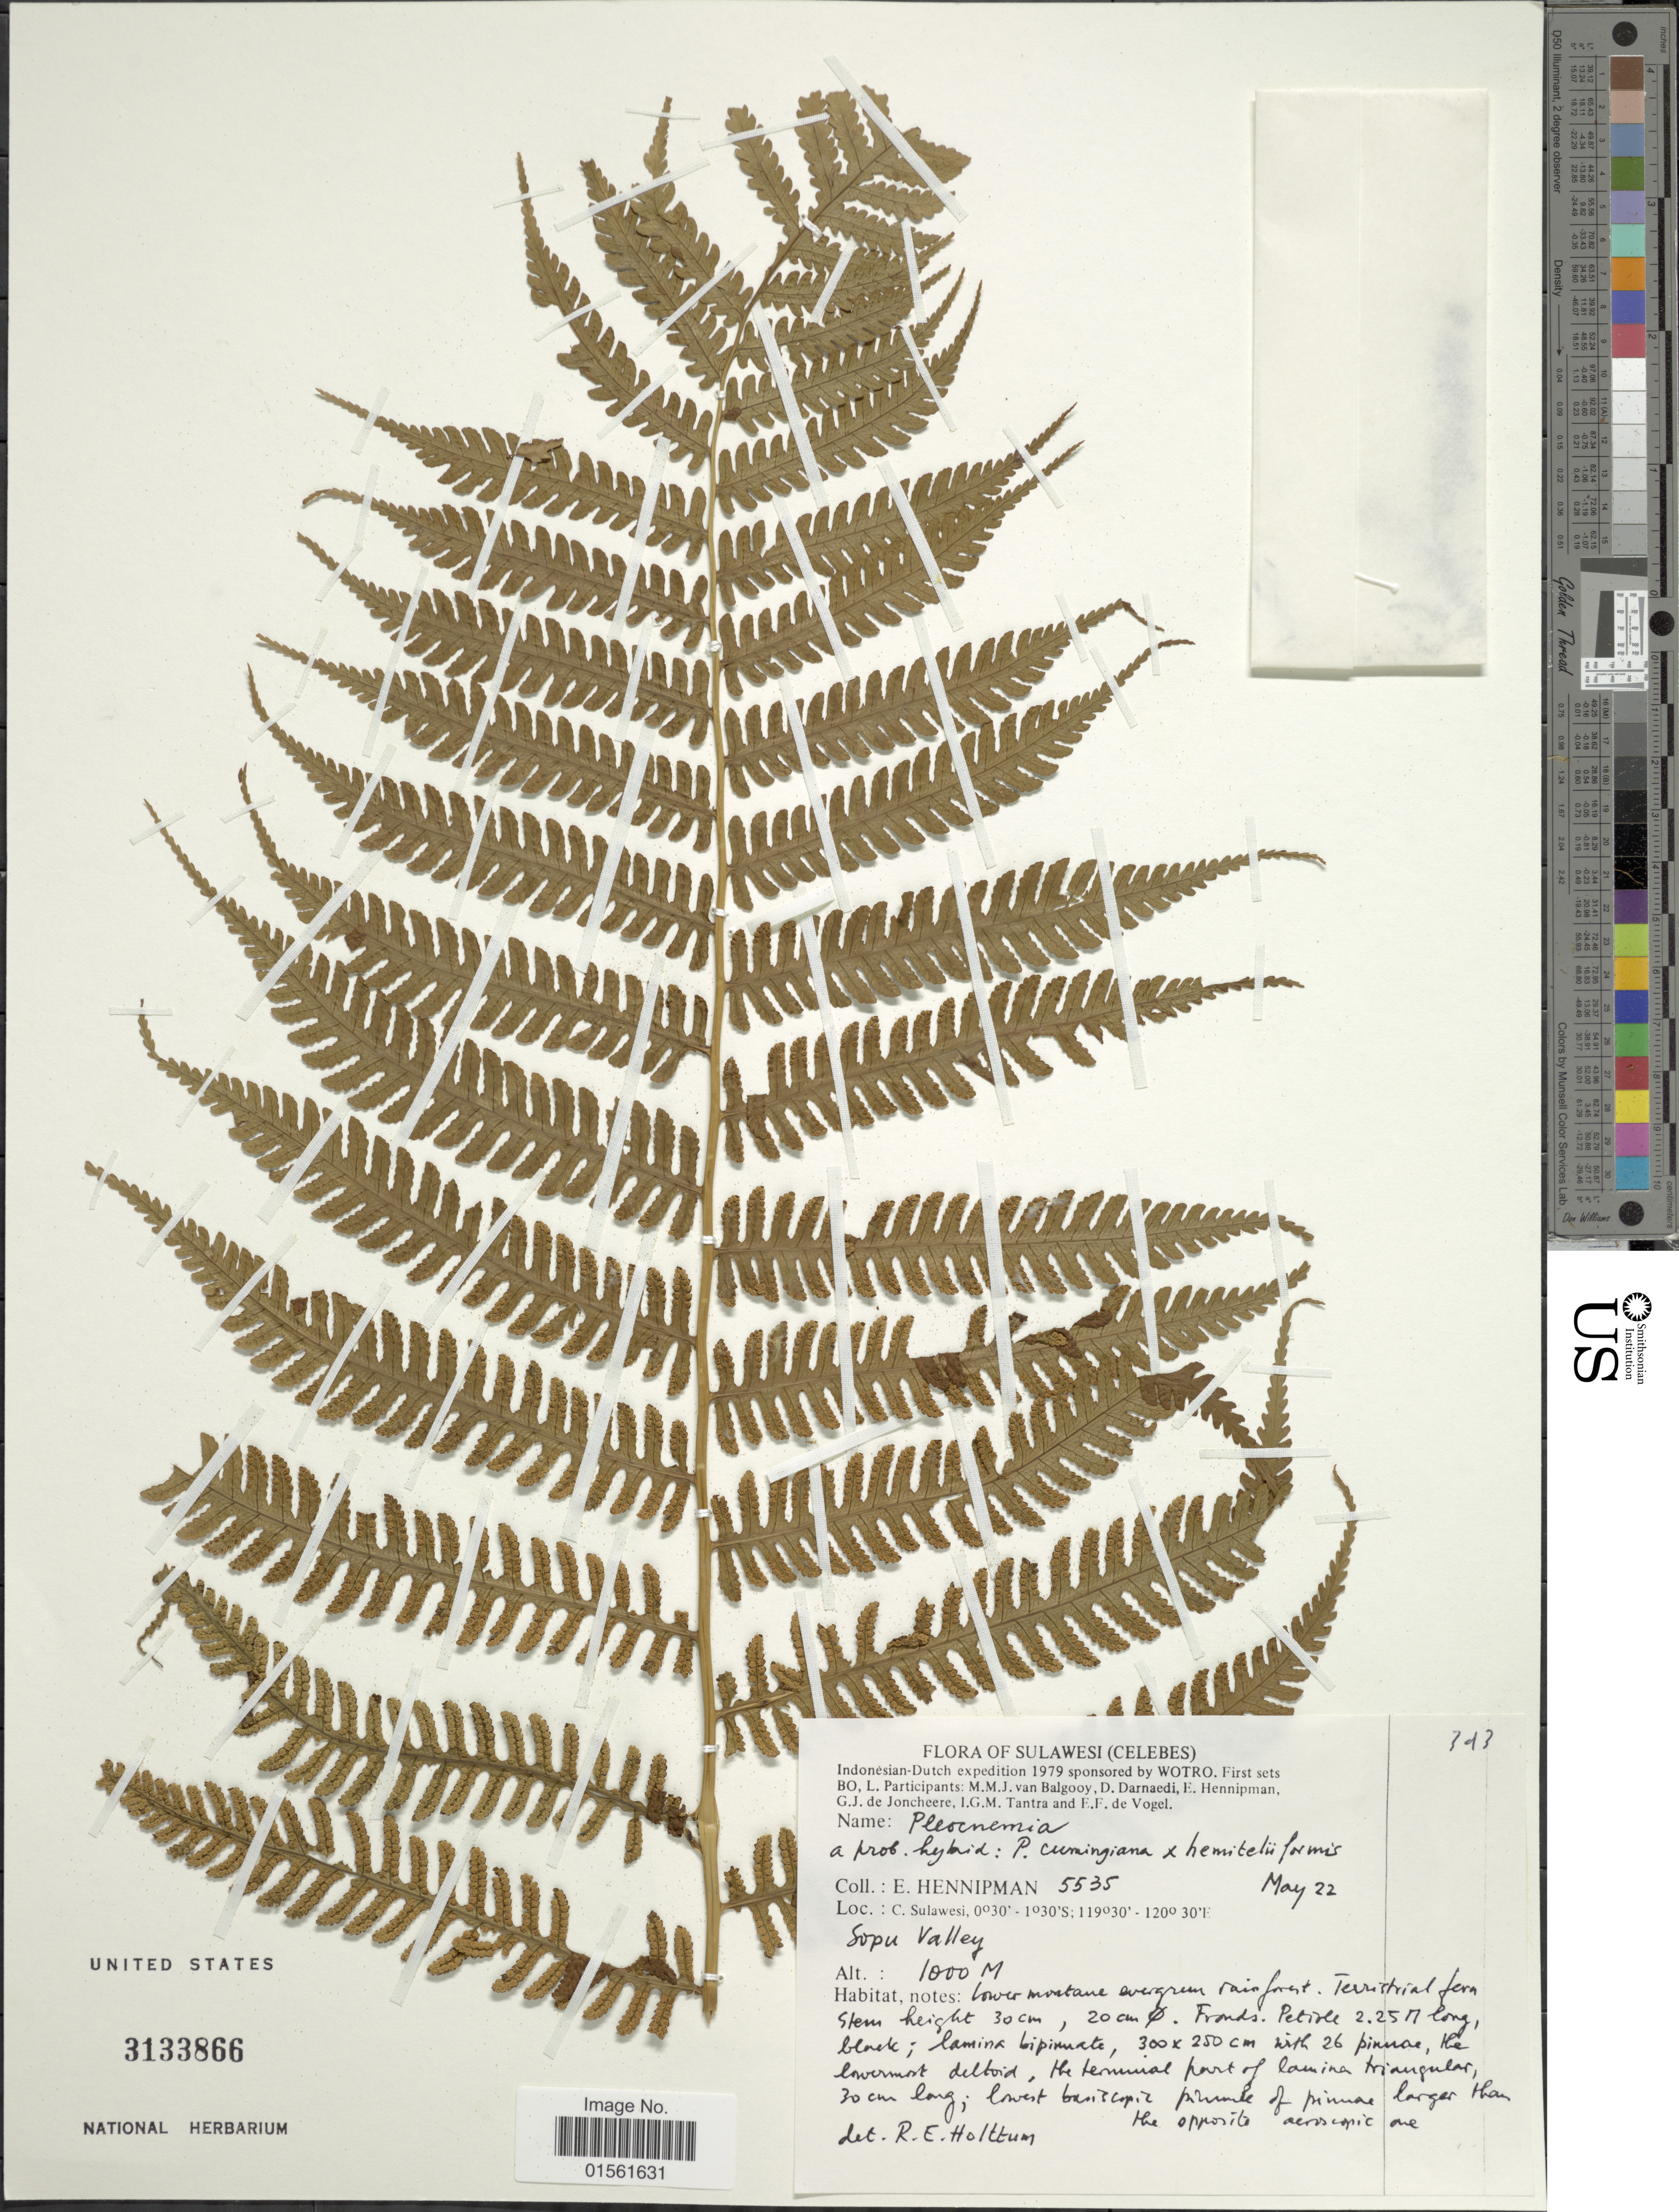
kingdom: Plantae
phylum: Tracheophyta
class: Polypodiopsida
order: Polypodiales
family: Dryopteridaceae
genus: Pleocnemia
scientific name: Pleocnemia cumingiana x P. hemiteliiformis (Racib.) Holttum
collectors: E. Hennipman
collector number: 5535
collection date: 1979-05-22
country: Indonesia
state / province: Sulawesi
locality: Sulawesi (Celebes), C. Sulawesi, Sopu Valley.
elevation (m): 1000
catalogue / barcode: US 3133866